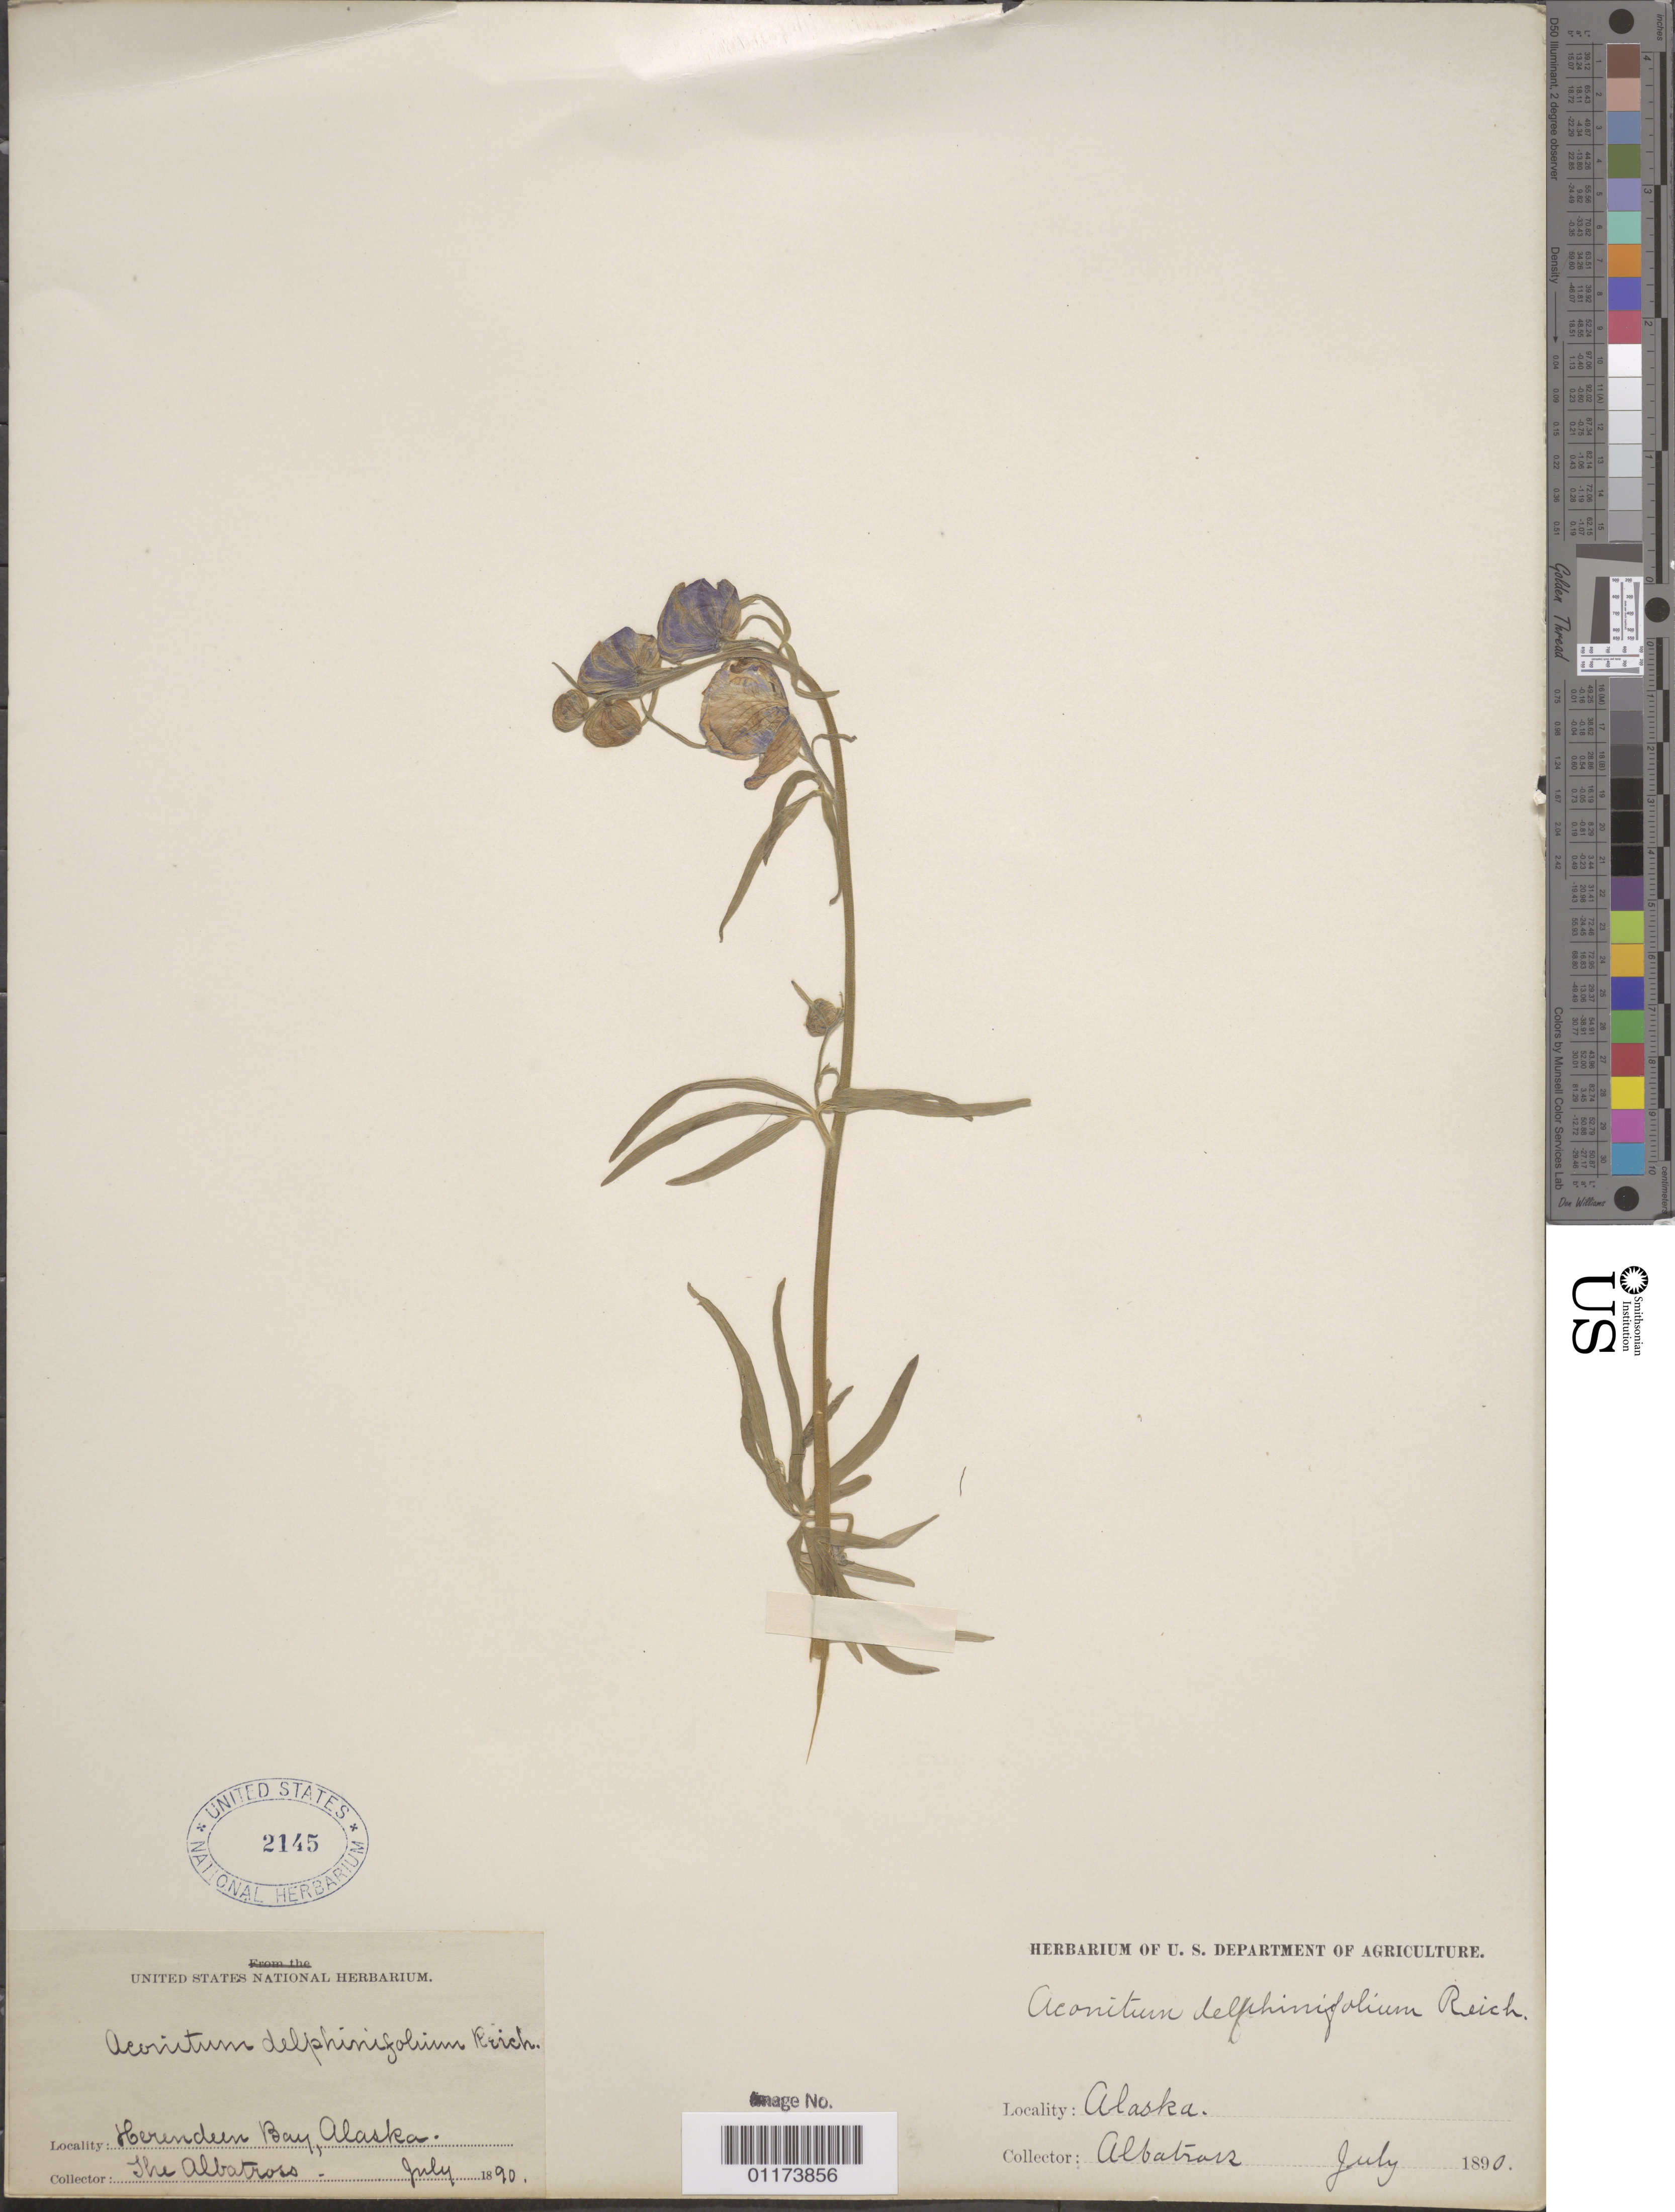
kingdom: Plantae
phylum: Tracheophyta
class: Magnoliopsida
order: Ranunculales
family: Ranunculaceae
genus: Aconitum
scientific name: Aconitum delphinifolium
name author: DC.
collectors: "The Albatross"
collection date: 1890-07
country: United States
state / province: Alaska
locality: Herendeen Bay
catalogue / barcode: US 2145